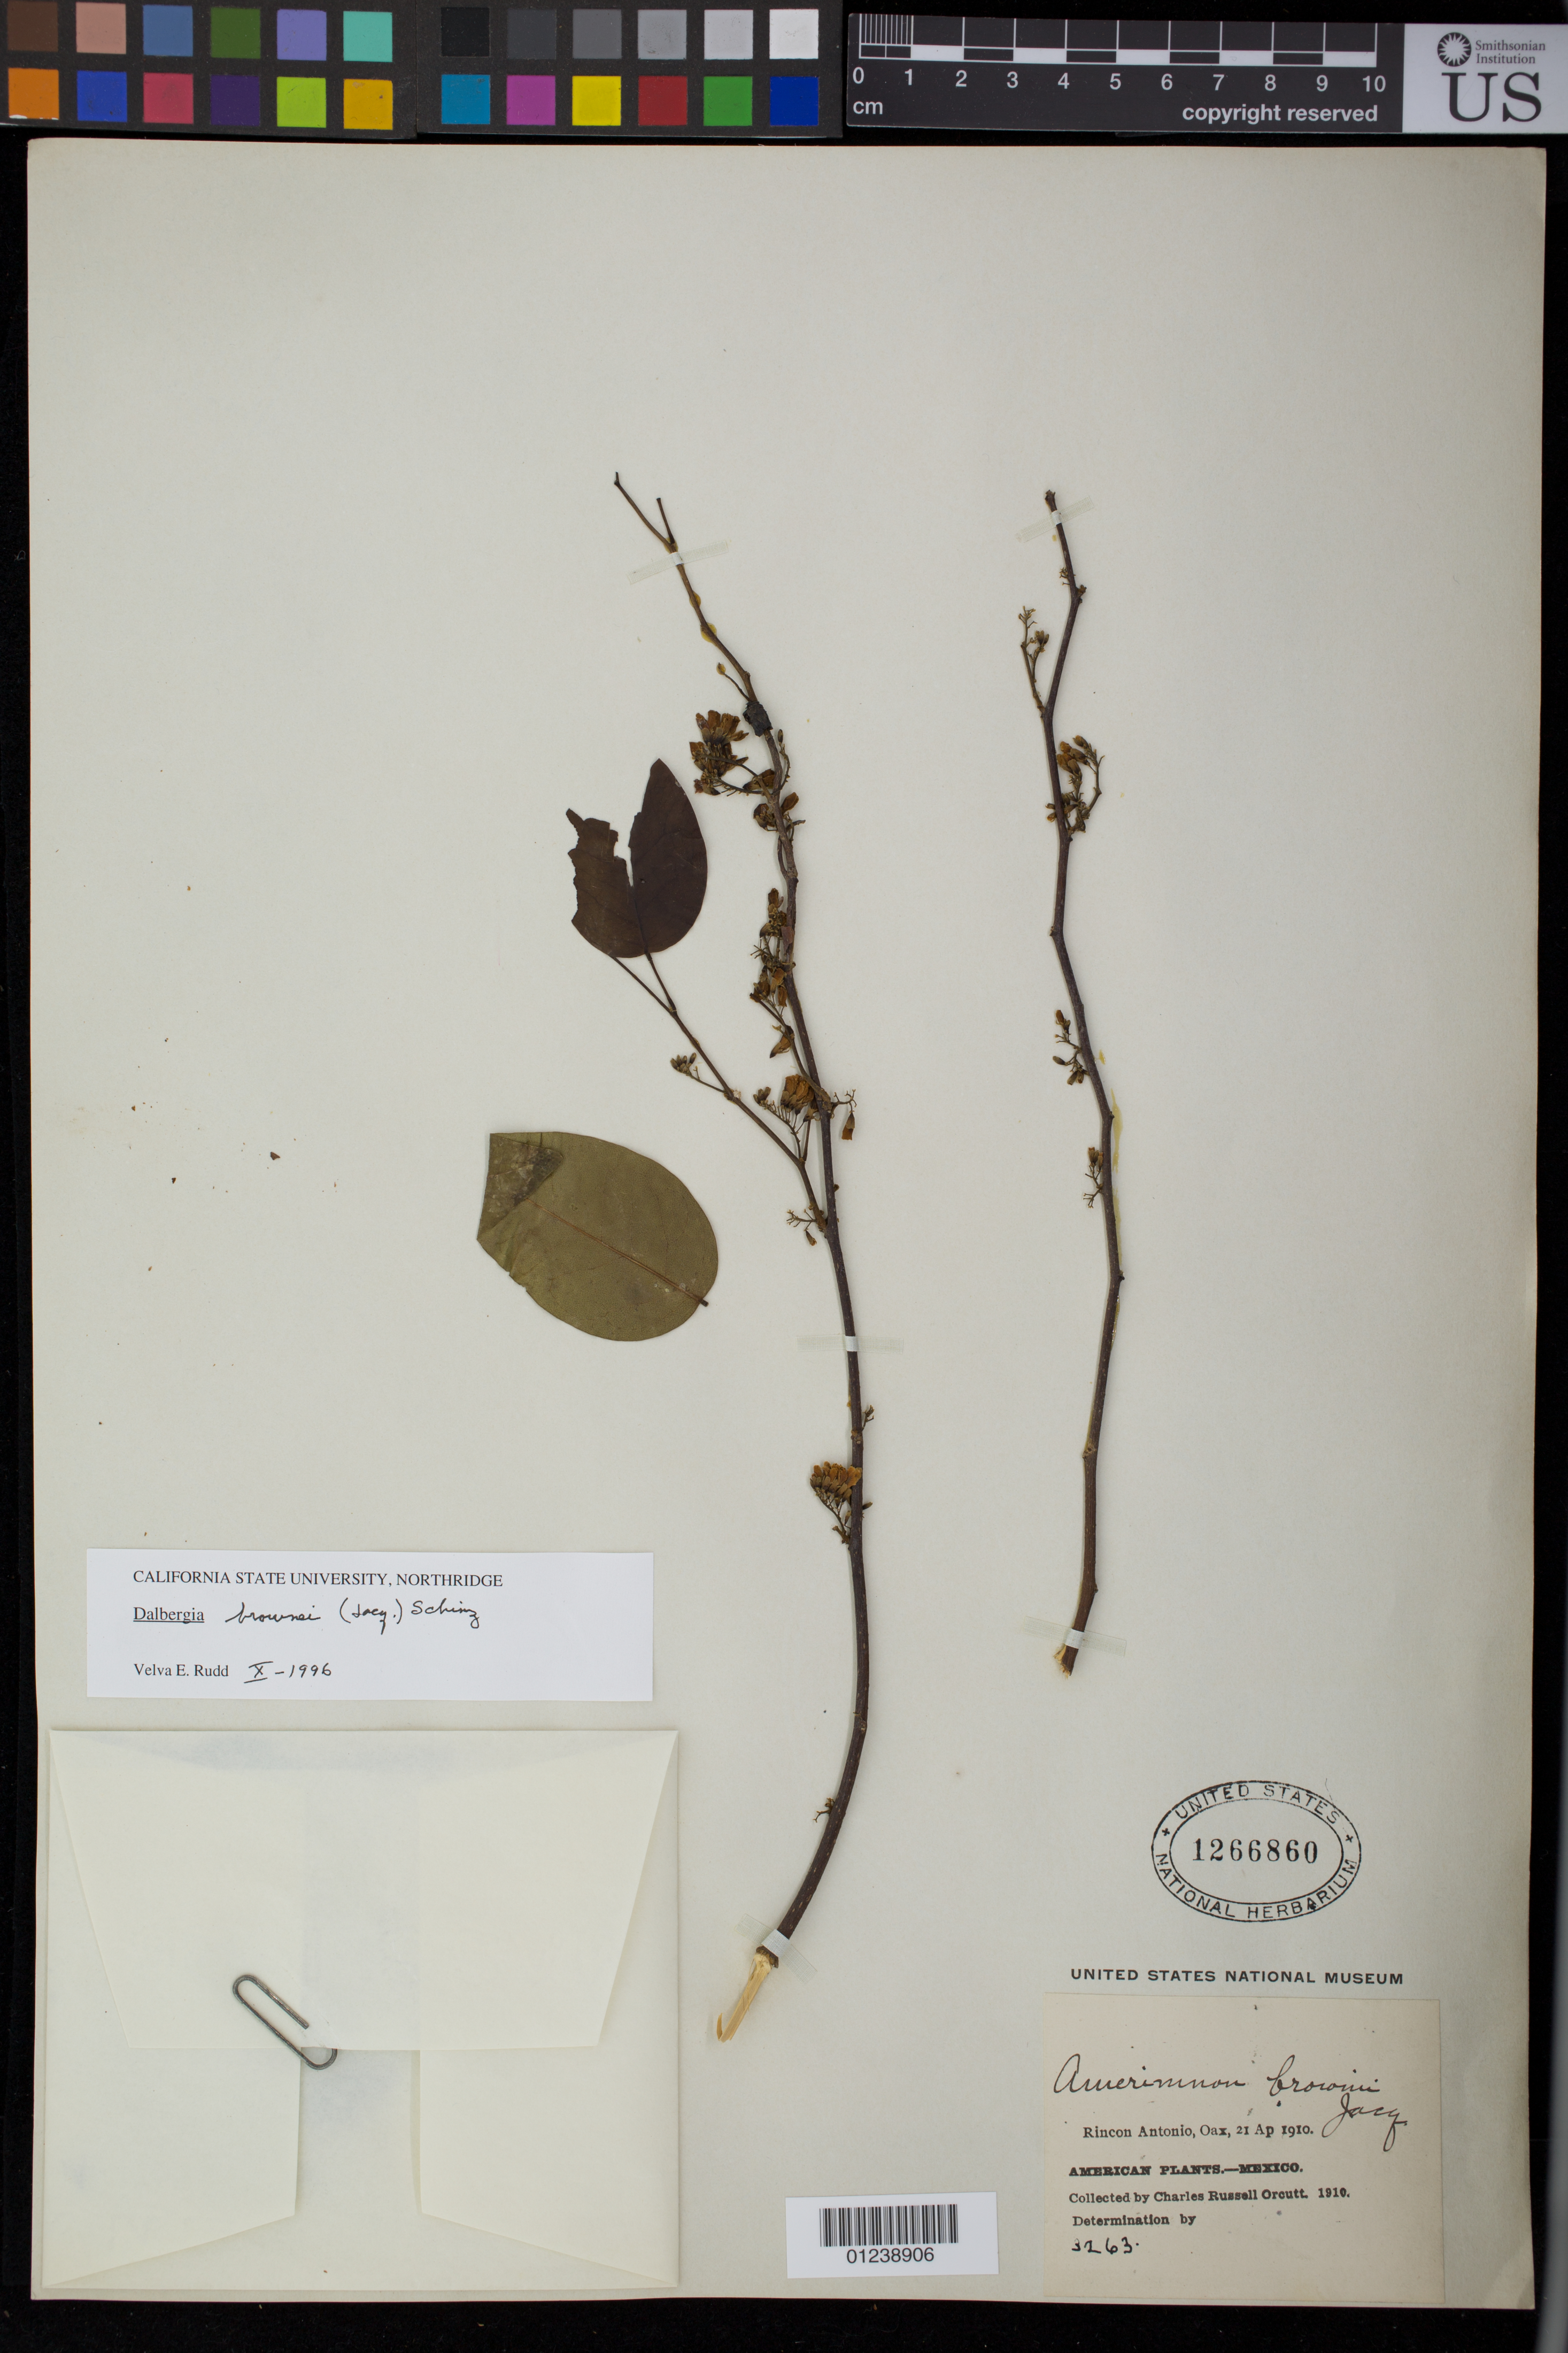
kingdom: Plantae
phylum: Tracheophyta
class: Magnoliopsida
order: Fabales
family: Fabaceae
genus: Dalbergia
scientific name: Dalbergia brownei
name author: (Jacq.) Schinz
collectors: C. R. Orcutt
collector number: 3263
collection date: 1910-04-21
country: Mexico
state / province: Oaxaca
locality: Rincon Antonio, Oax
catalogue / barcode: US 1266860